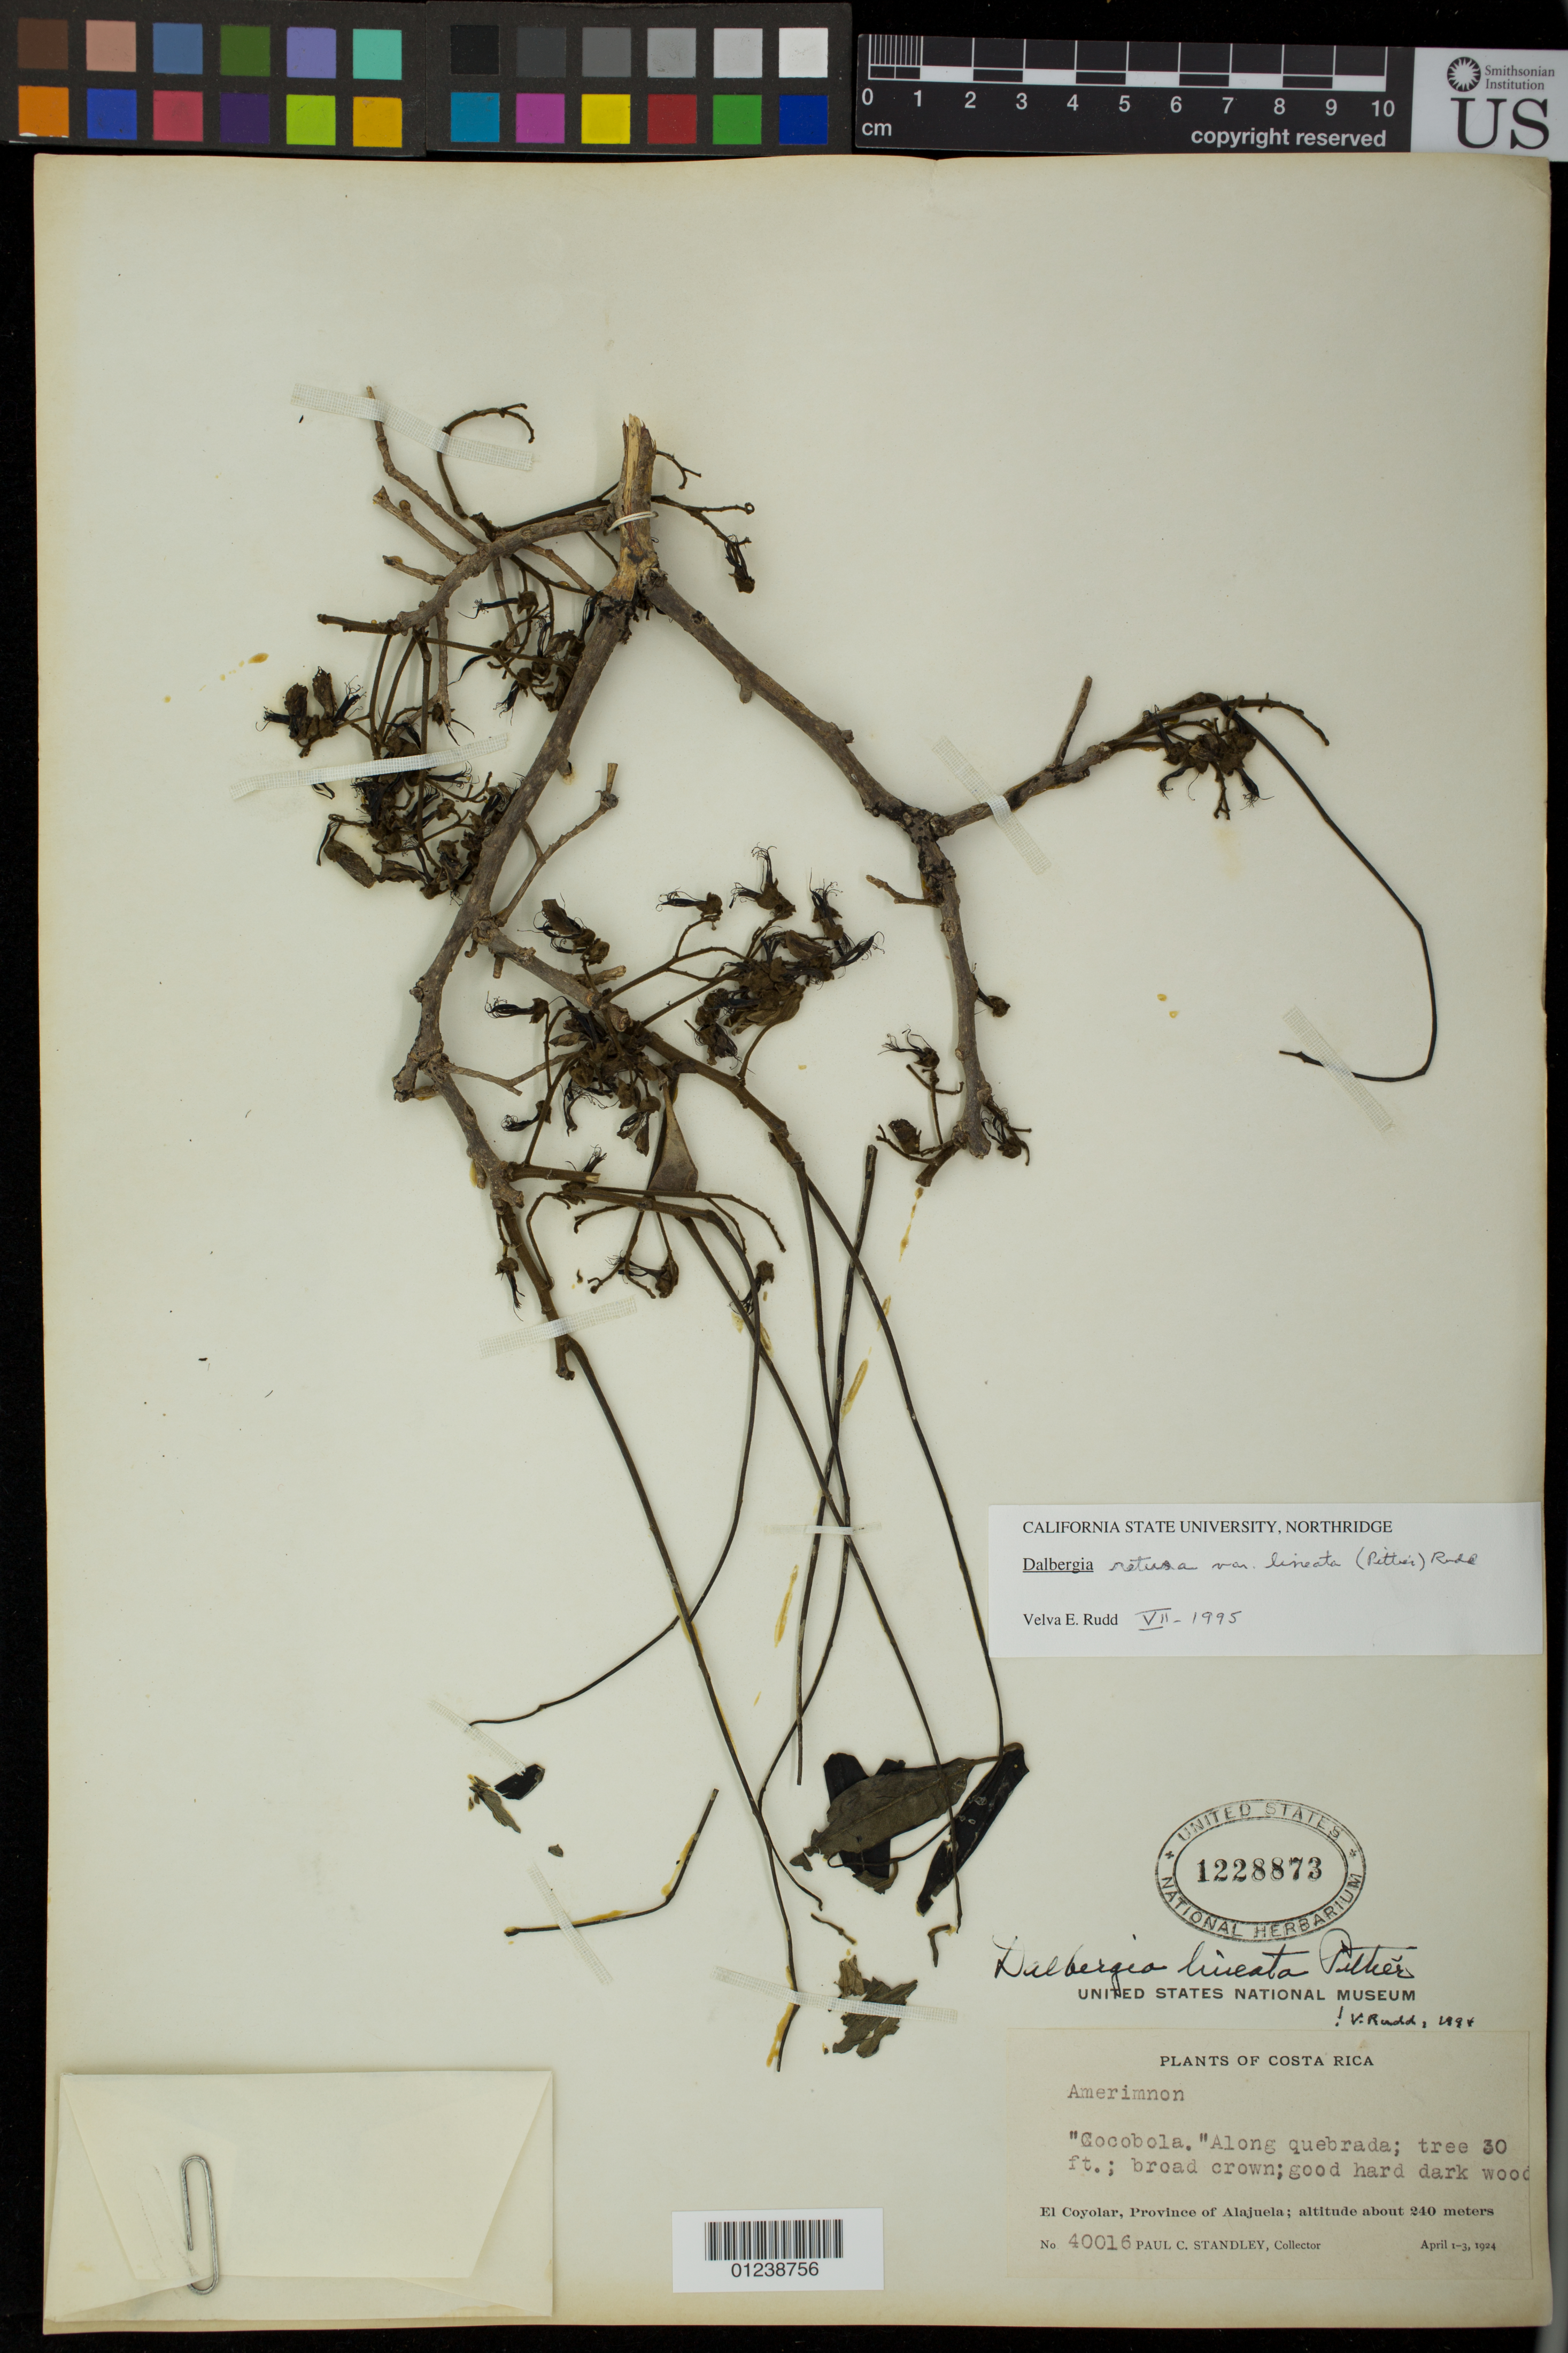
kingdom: Plantae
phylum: Tracheophyta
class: Magnoliopsida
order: Fabales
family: Fabaceae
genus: Dalbergia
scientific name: Dalbergia retusa var. lineata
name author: (Pittier) Rudd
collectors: P. C. Standley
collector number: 40016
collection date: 1924-04-01/1924-04-03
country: Costa Rica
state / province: Alajuela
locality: El Coyolar, Province of Alajuela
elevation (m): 240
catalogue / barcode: US 1228873